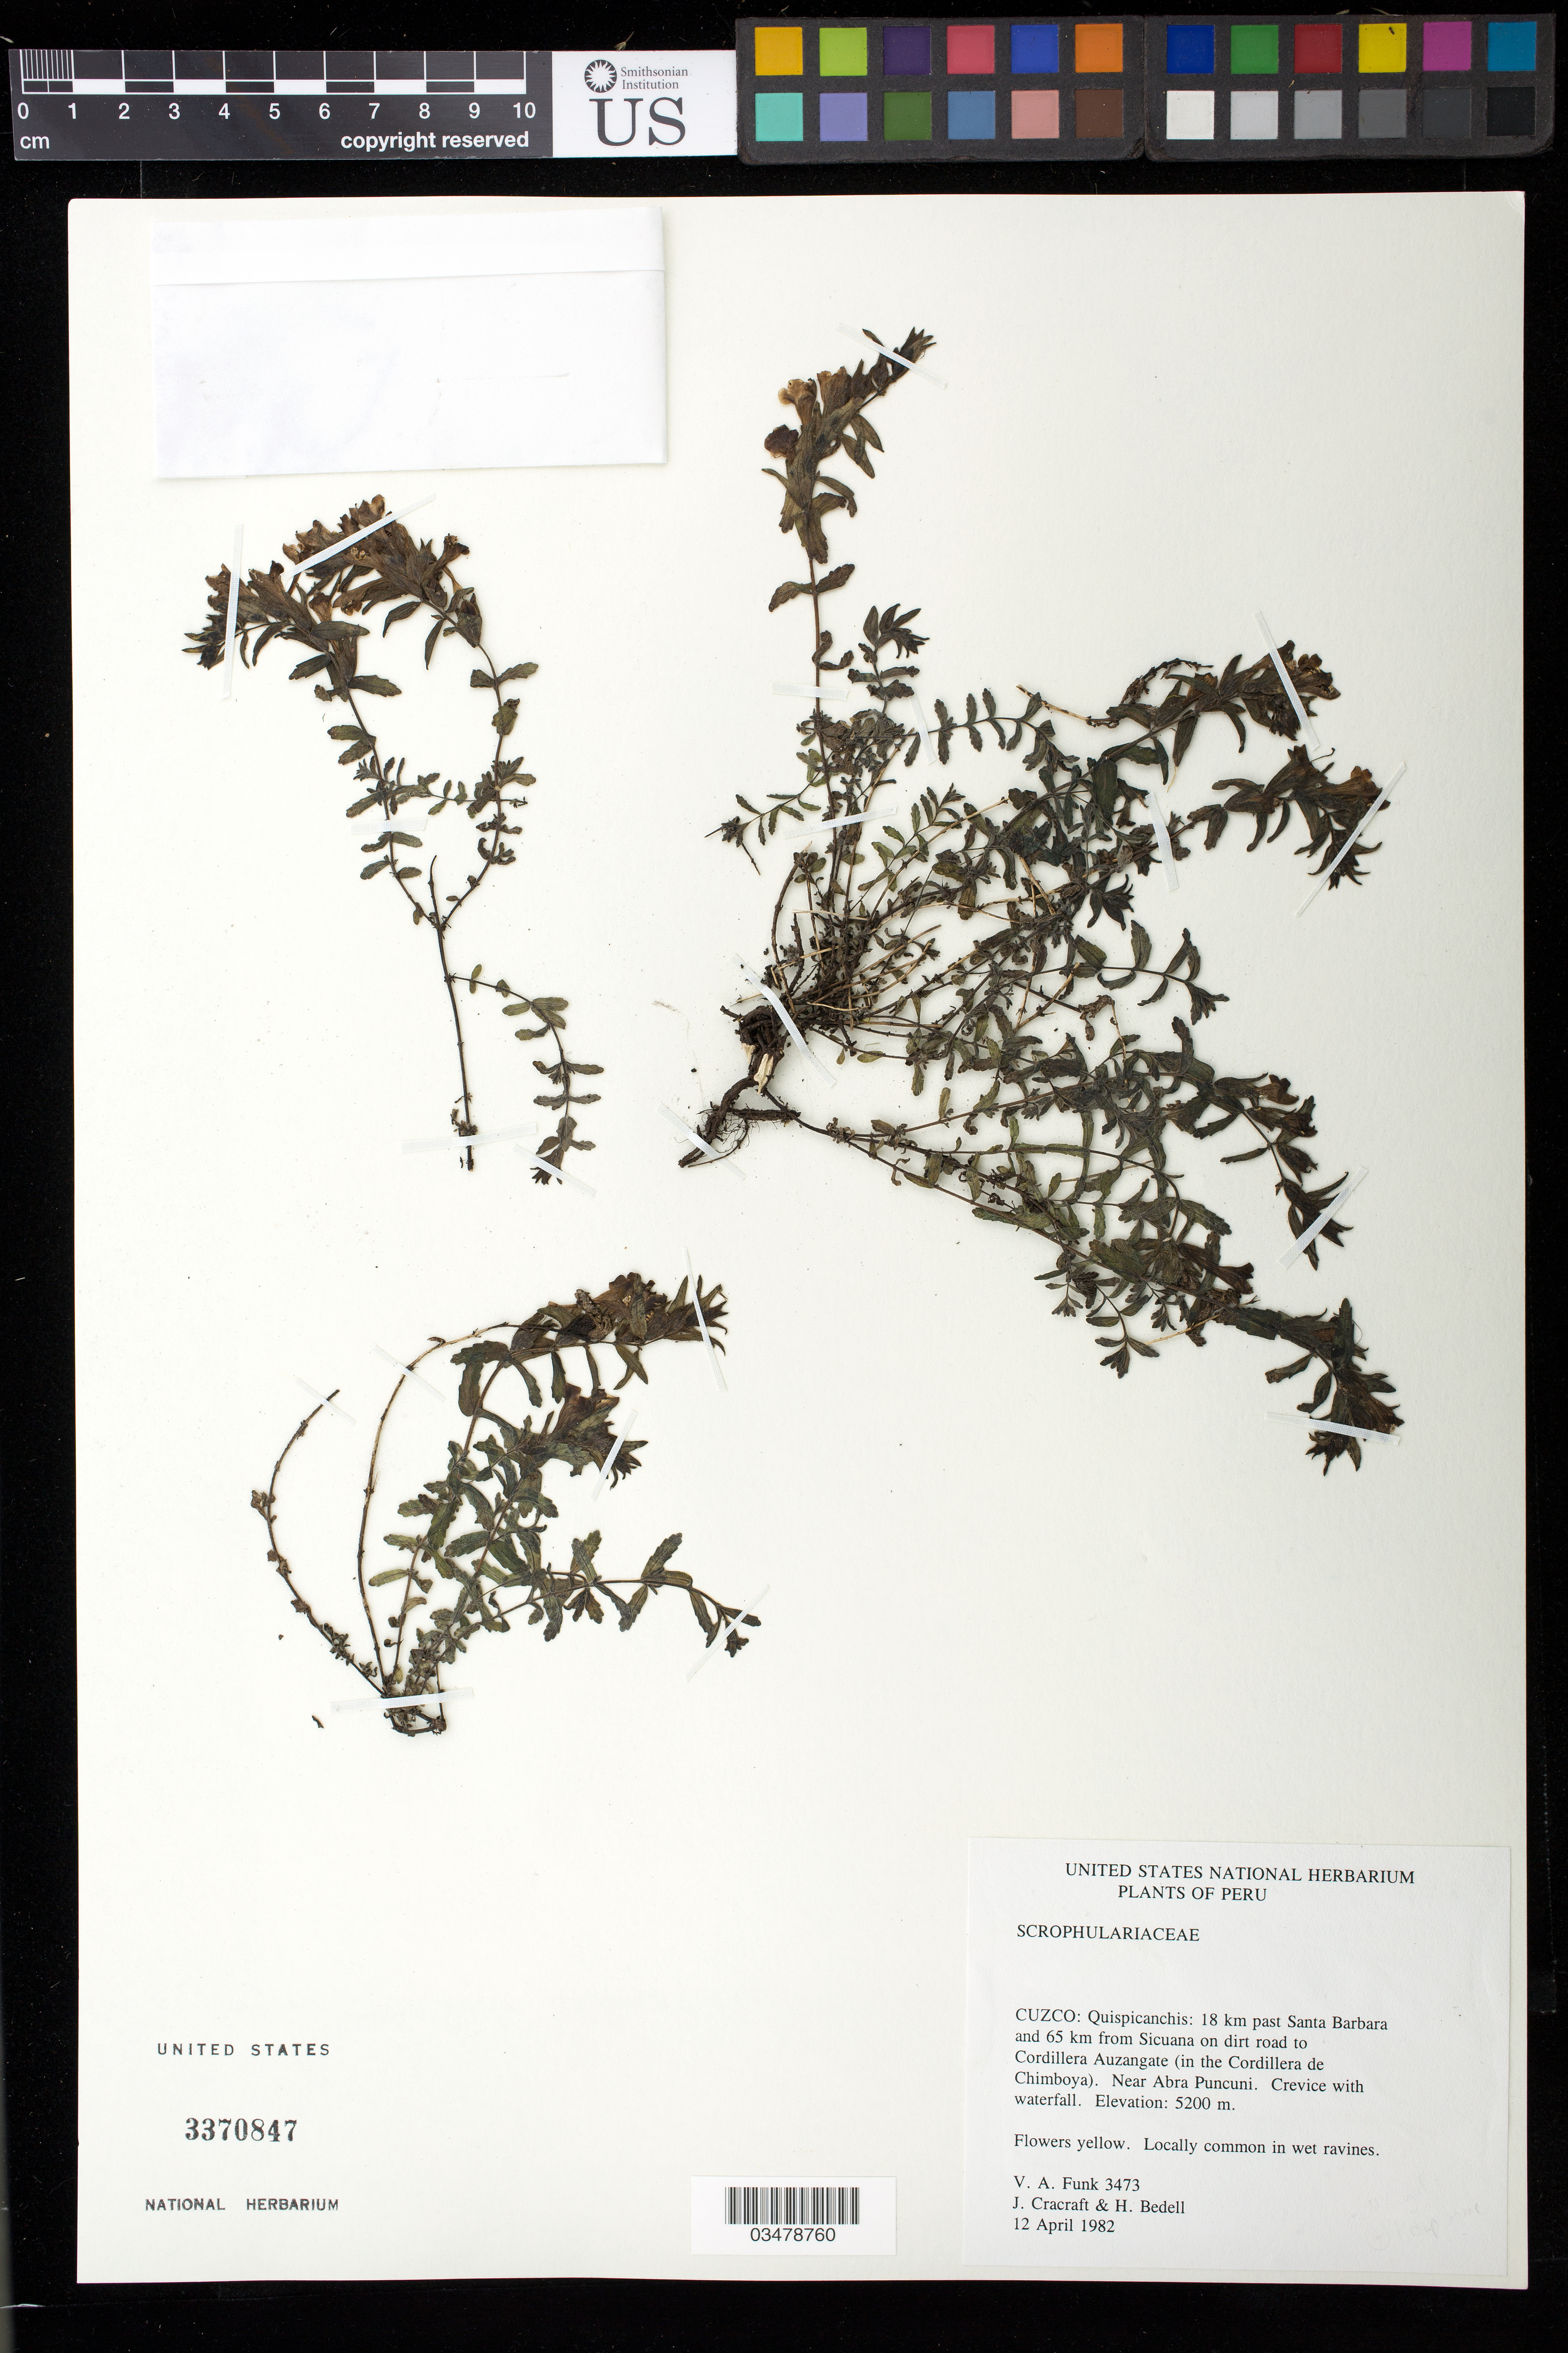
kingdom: Plantae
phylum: Tracheophyta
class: Magnoliopsida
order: Lamiales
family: Scrophulariaceae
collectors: V. Funk, J. L. Cracraft & H. Bedell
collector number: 3473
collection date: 1982-04-12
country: Peru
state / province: Cusco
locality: Quispicanchis: 18 km past Santa Barbara and 65 km from Sicuana on dirt road to Cordillera Auzangate (in the Cordillera de Chimboya). Near Abra Puncuni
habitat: Crevice with waterfall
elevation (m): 5200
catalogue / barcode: US 3370847